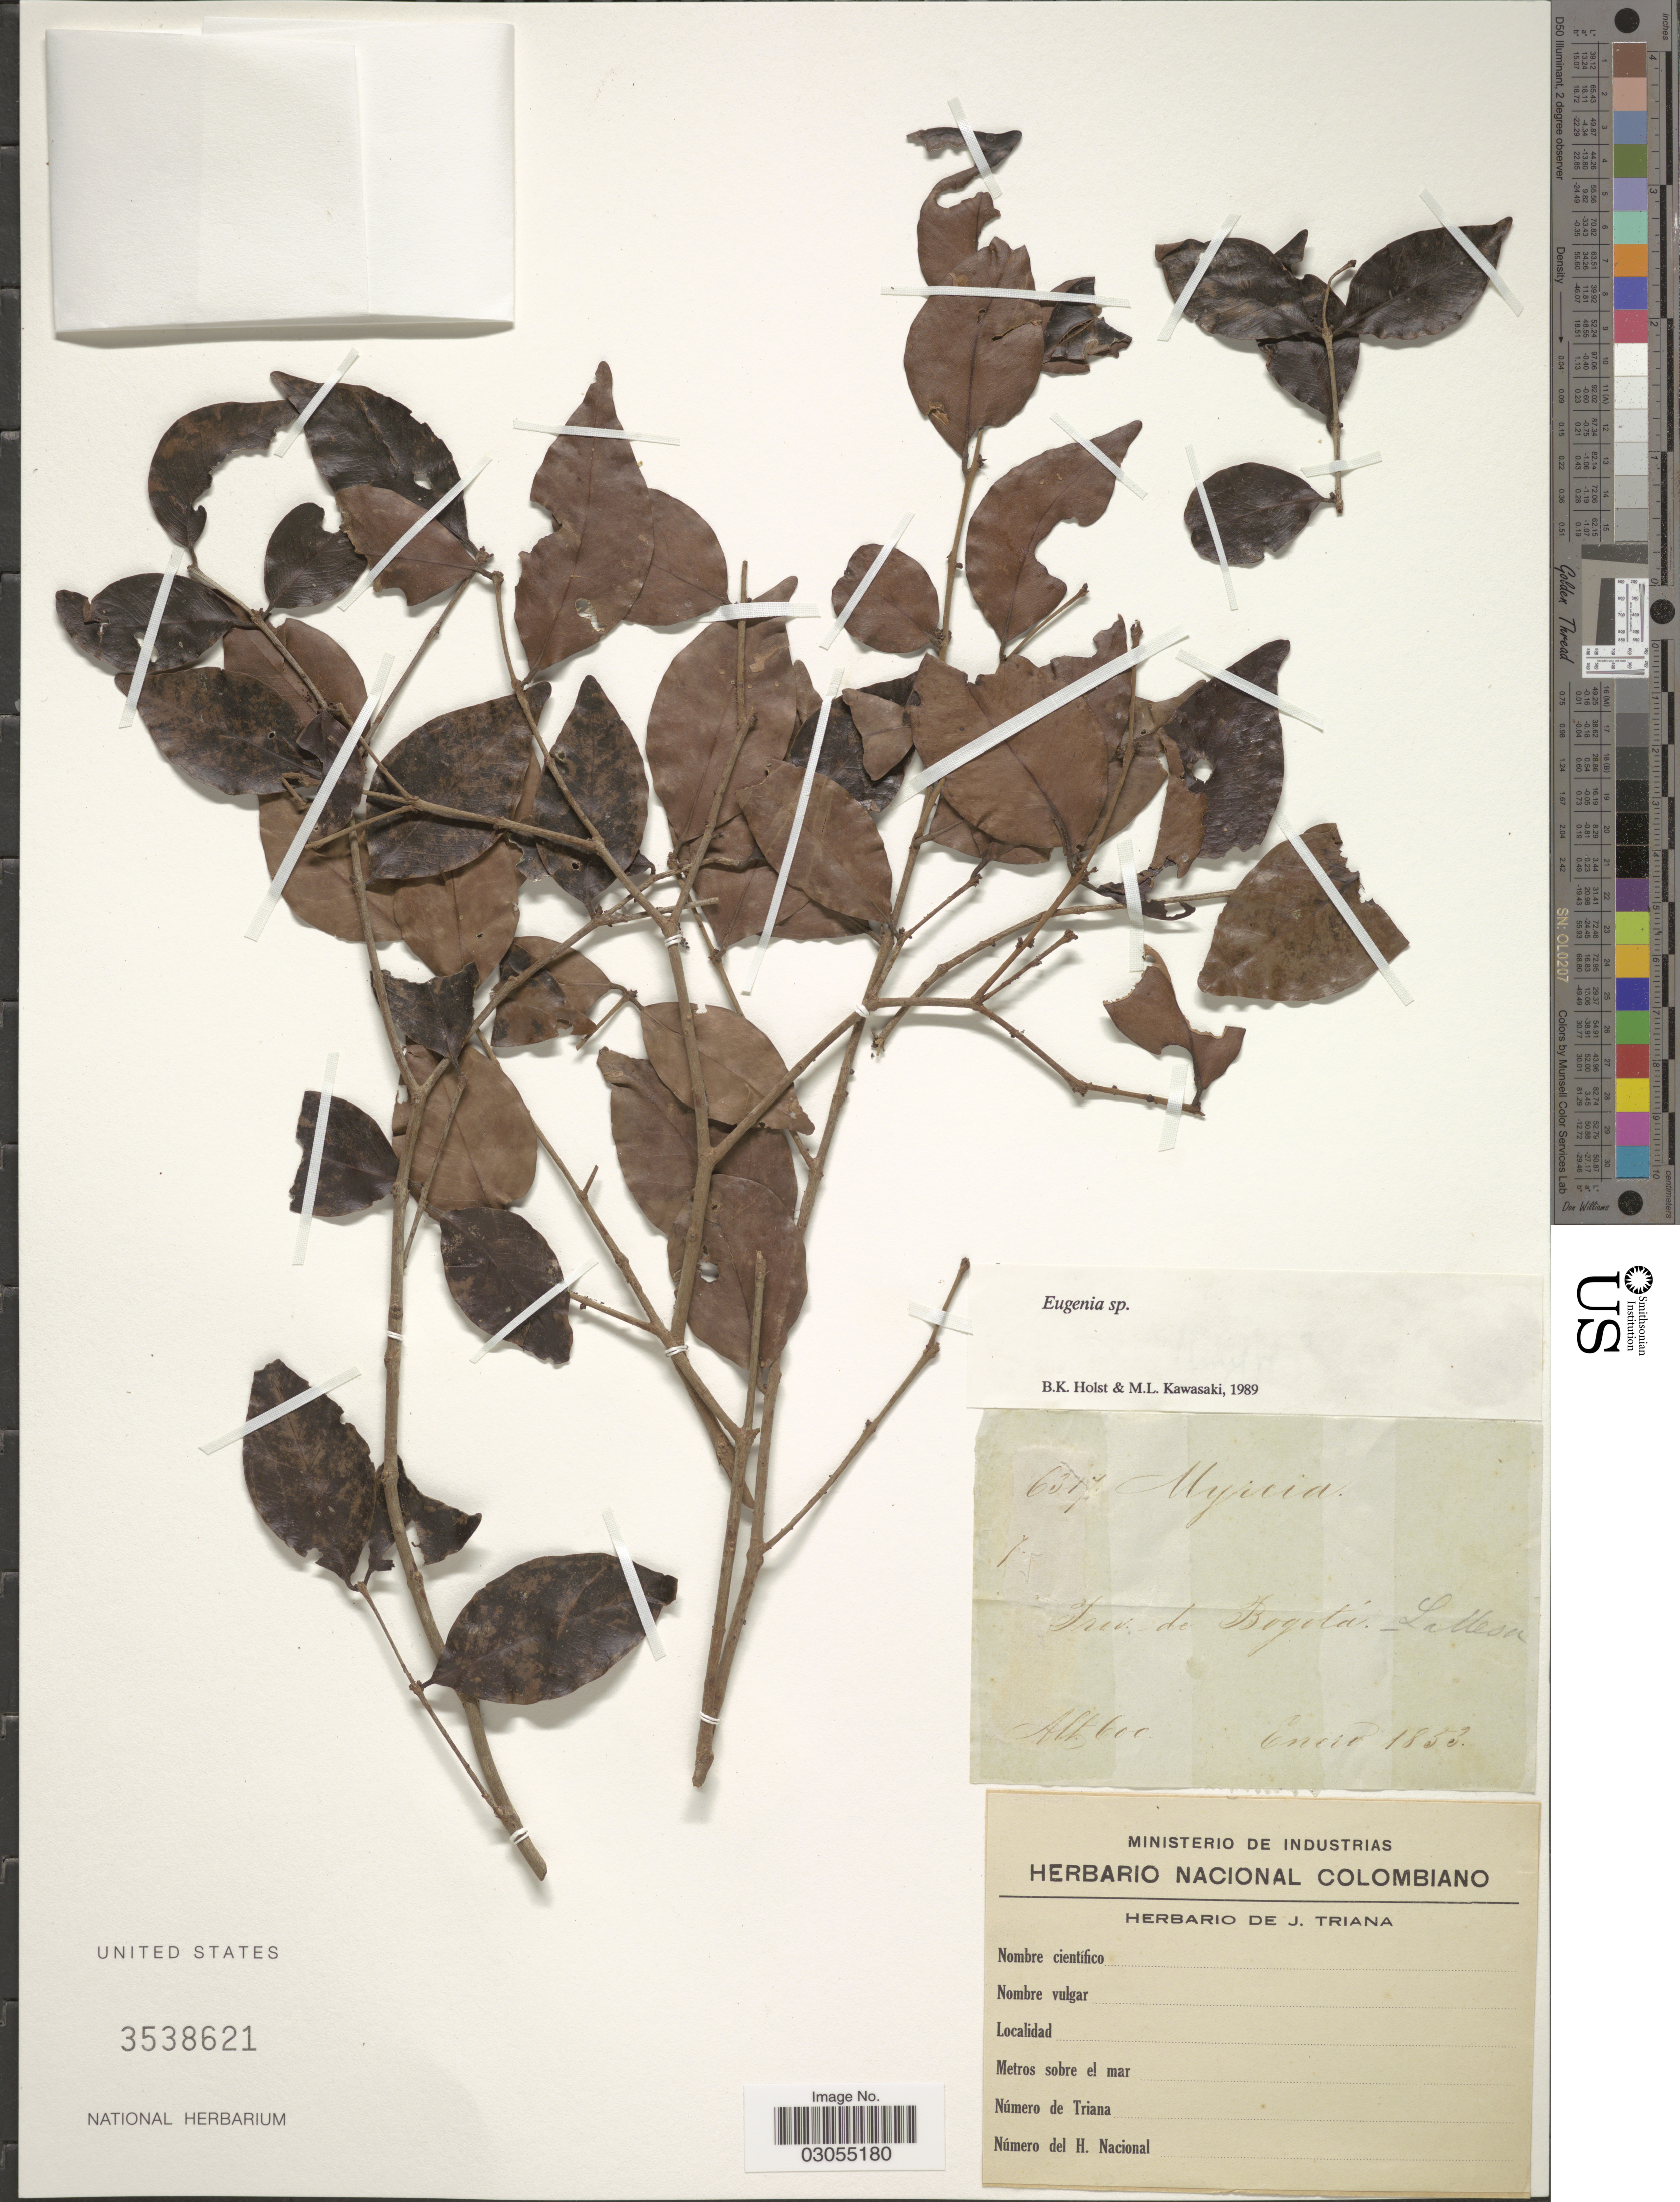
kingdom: Plantae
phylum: Tracheophyta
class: Magnoliopsida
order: Myrtales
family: Myrtaceae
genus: Eugenia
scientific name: Eugenia sp.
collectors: Ex herb. De J. Triana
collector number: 6317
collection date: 1833-01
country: Colombia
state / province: Bogota D.C.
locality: Bogotá- La Mesa.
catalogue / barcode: US 3538621